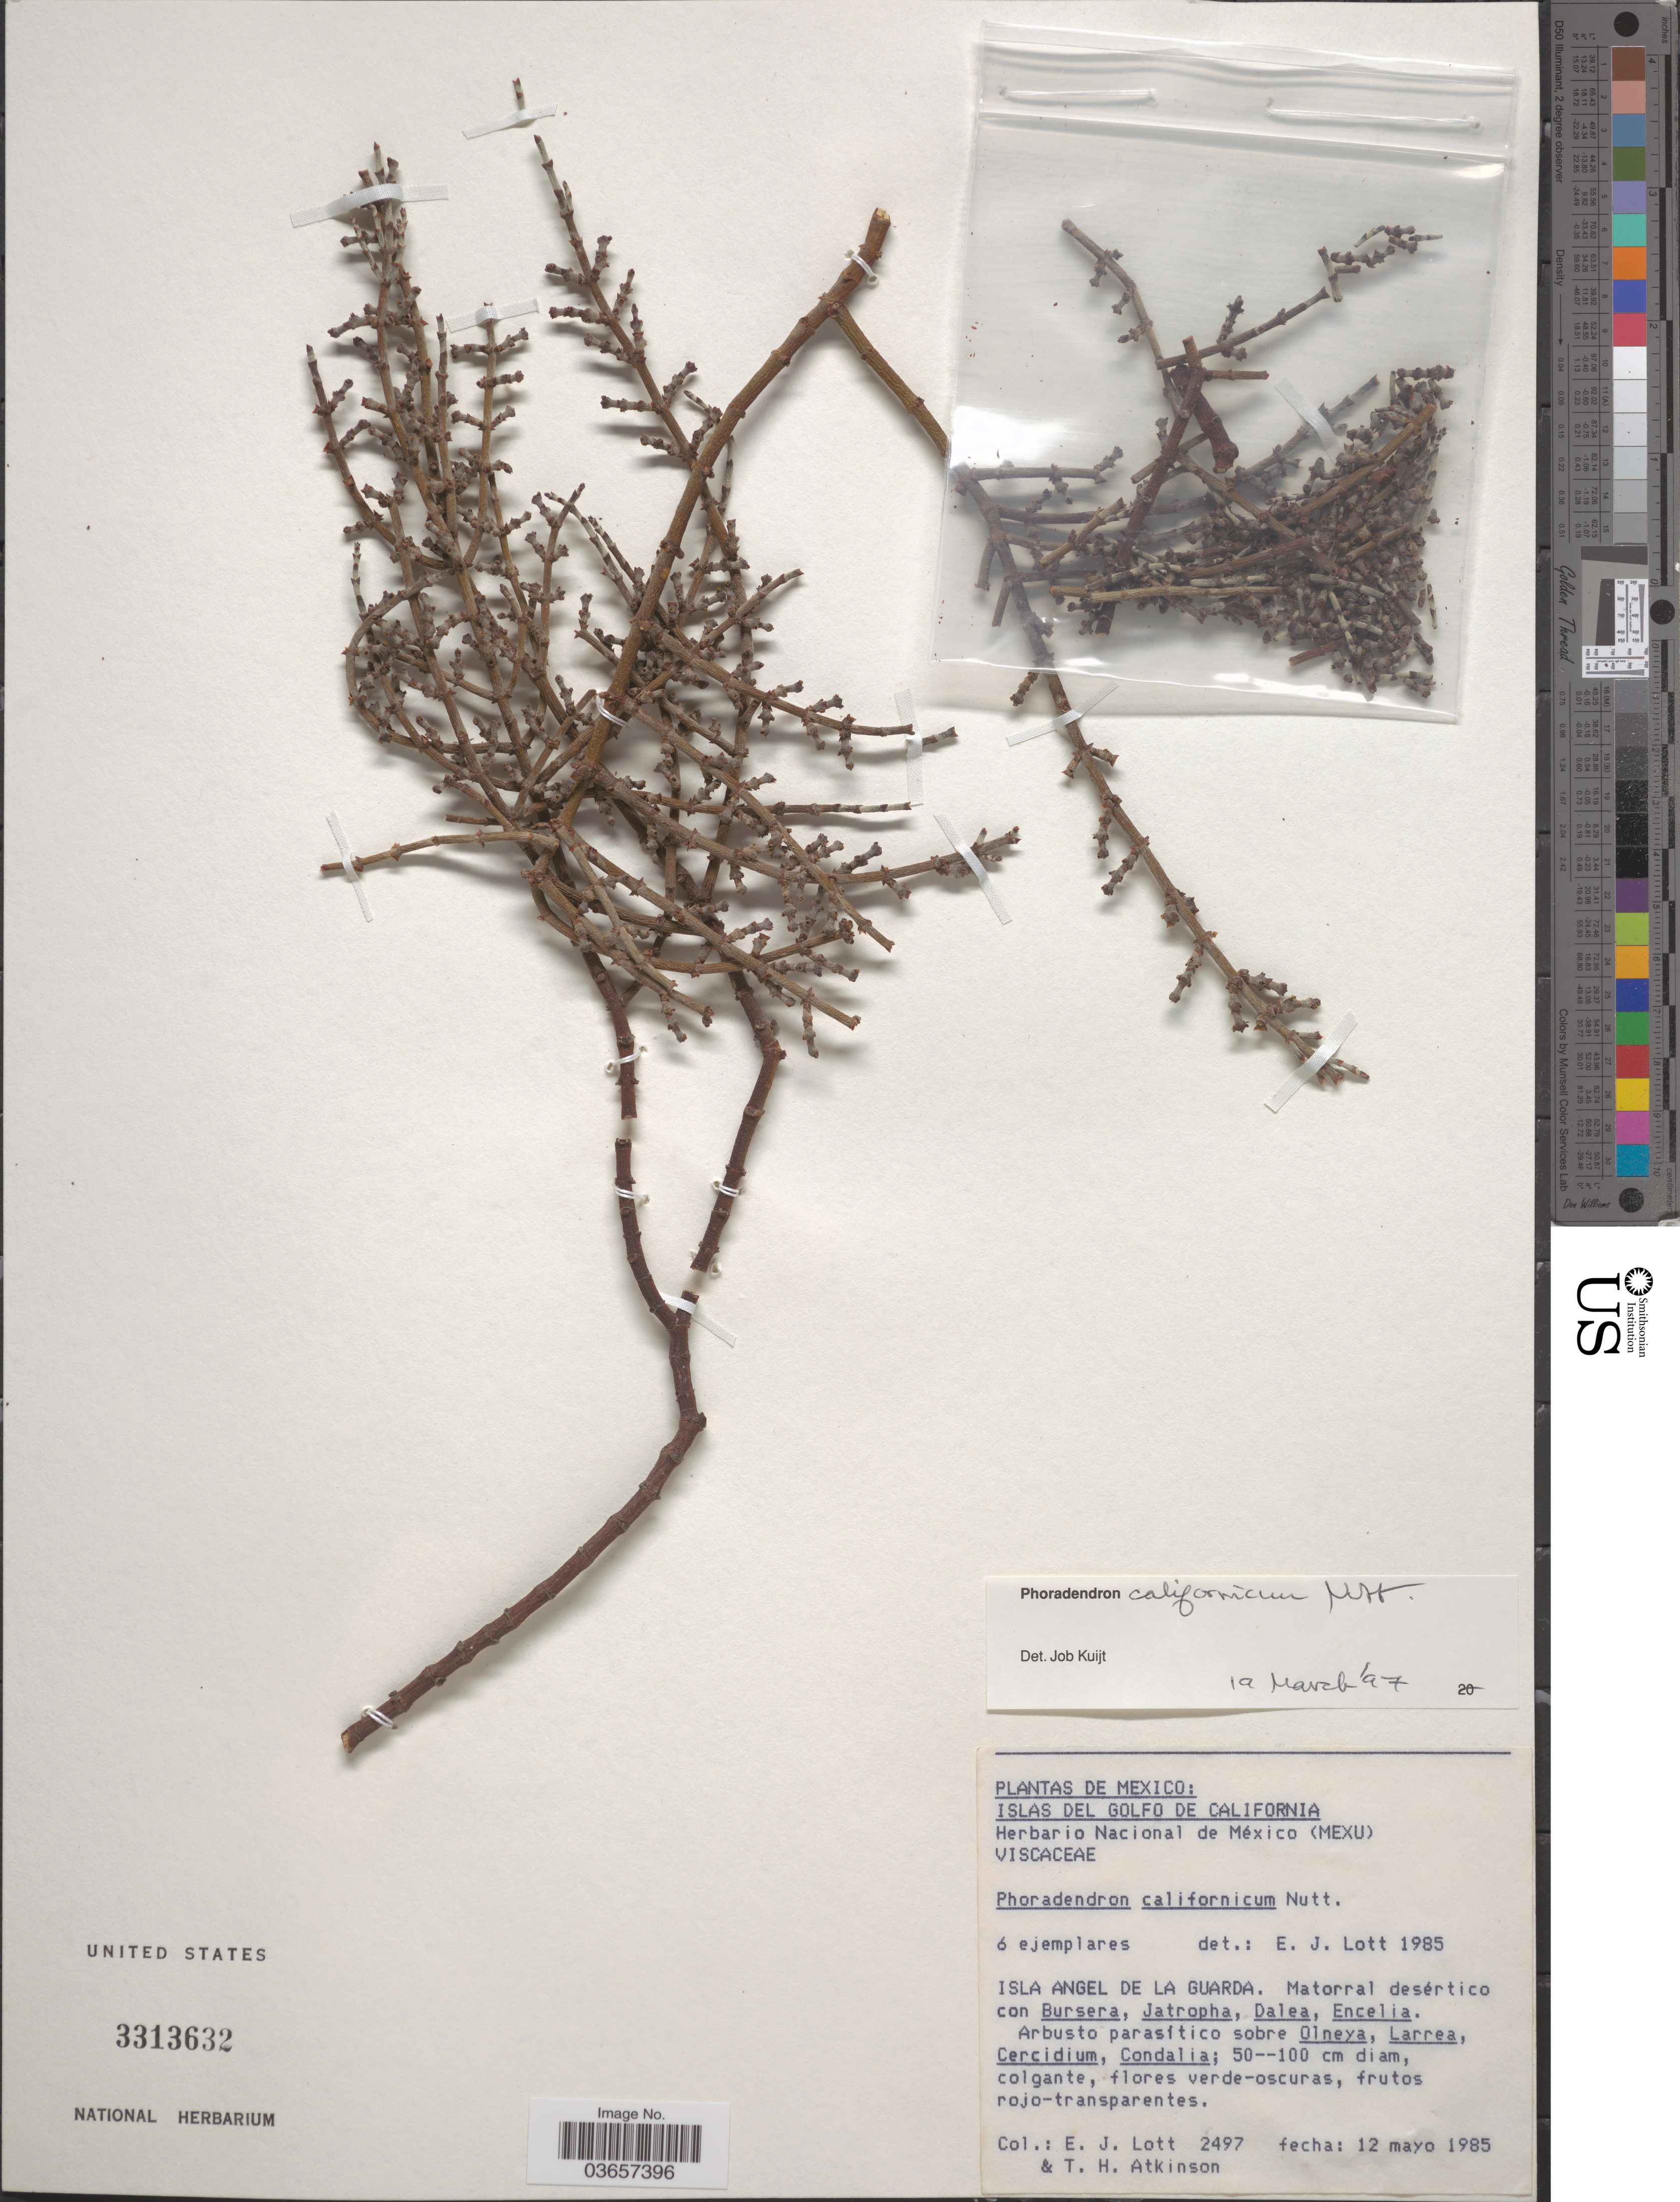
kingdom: Plantae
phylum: Tracheophyta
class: Magnoliopsida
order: Santalales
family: Viscaceae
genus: Phoradendron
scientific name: Phoradendron californicum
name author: Nutt.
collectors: E. Lott & Atkinson, T. H.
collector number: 2497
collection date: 1985-05-12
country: Mexico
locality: Islas del Golfo de California. Isla Angel de la Guarda.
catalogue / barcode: US 3313632